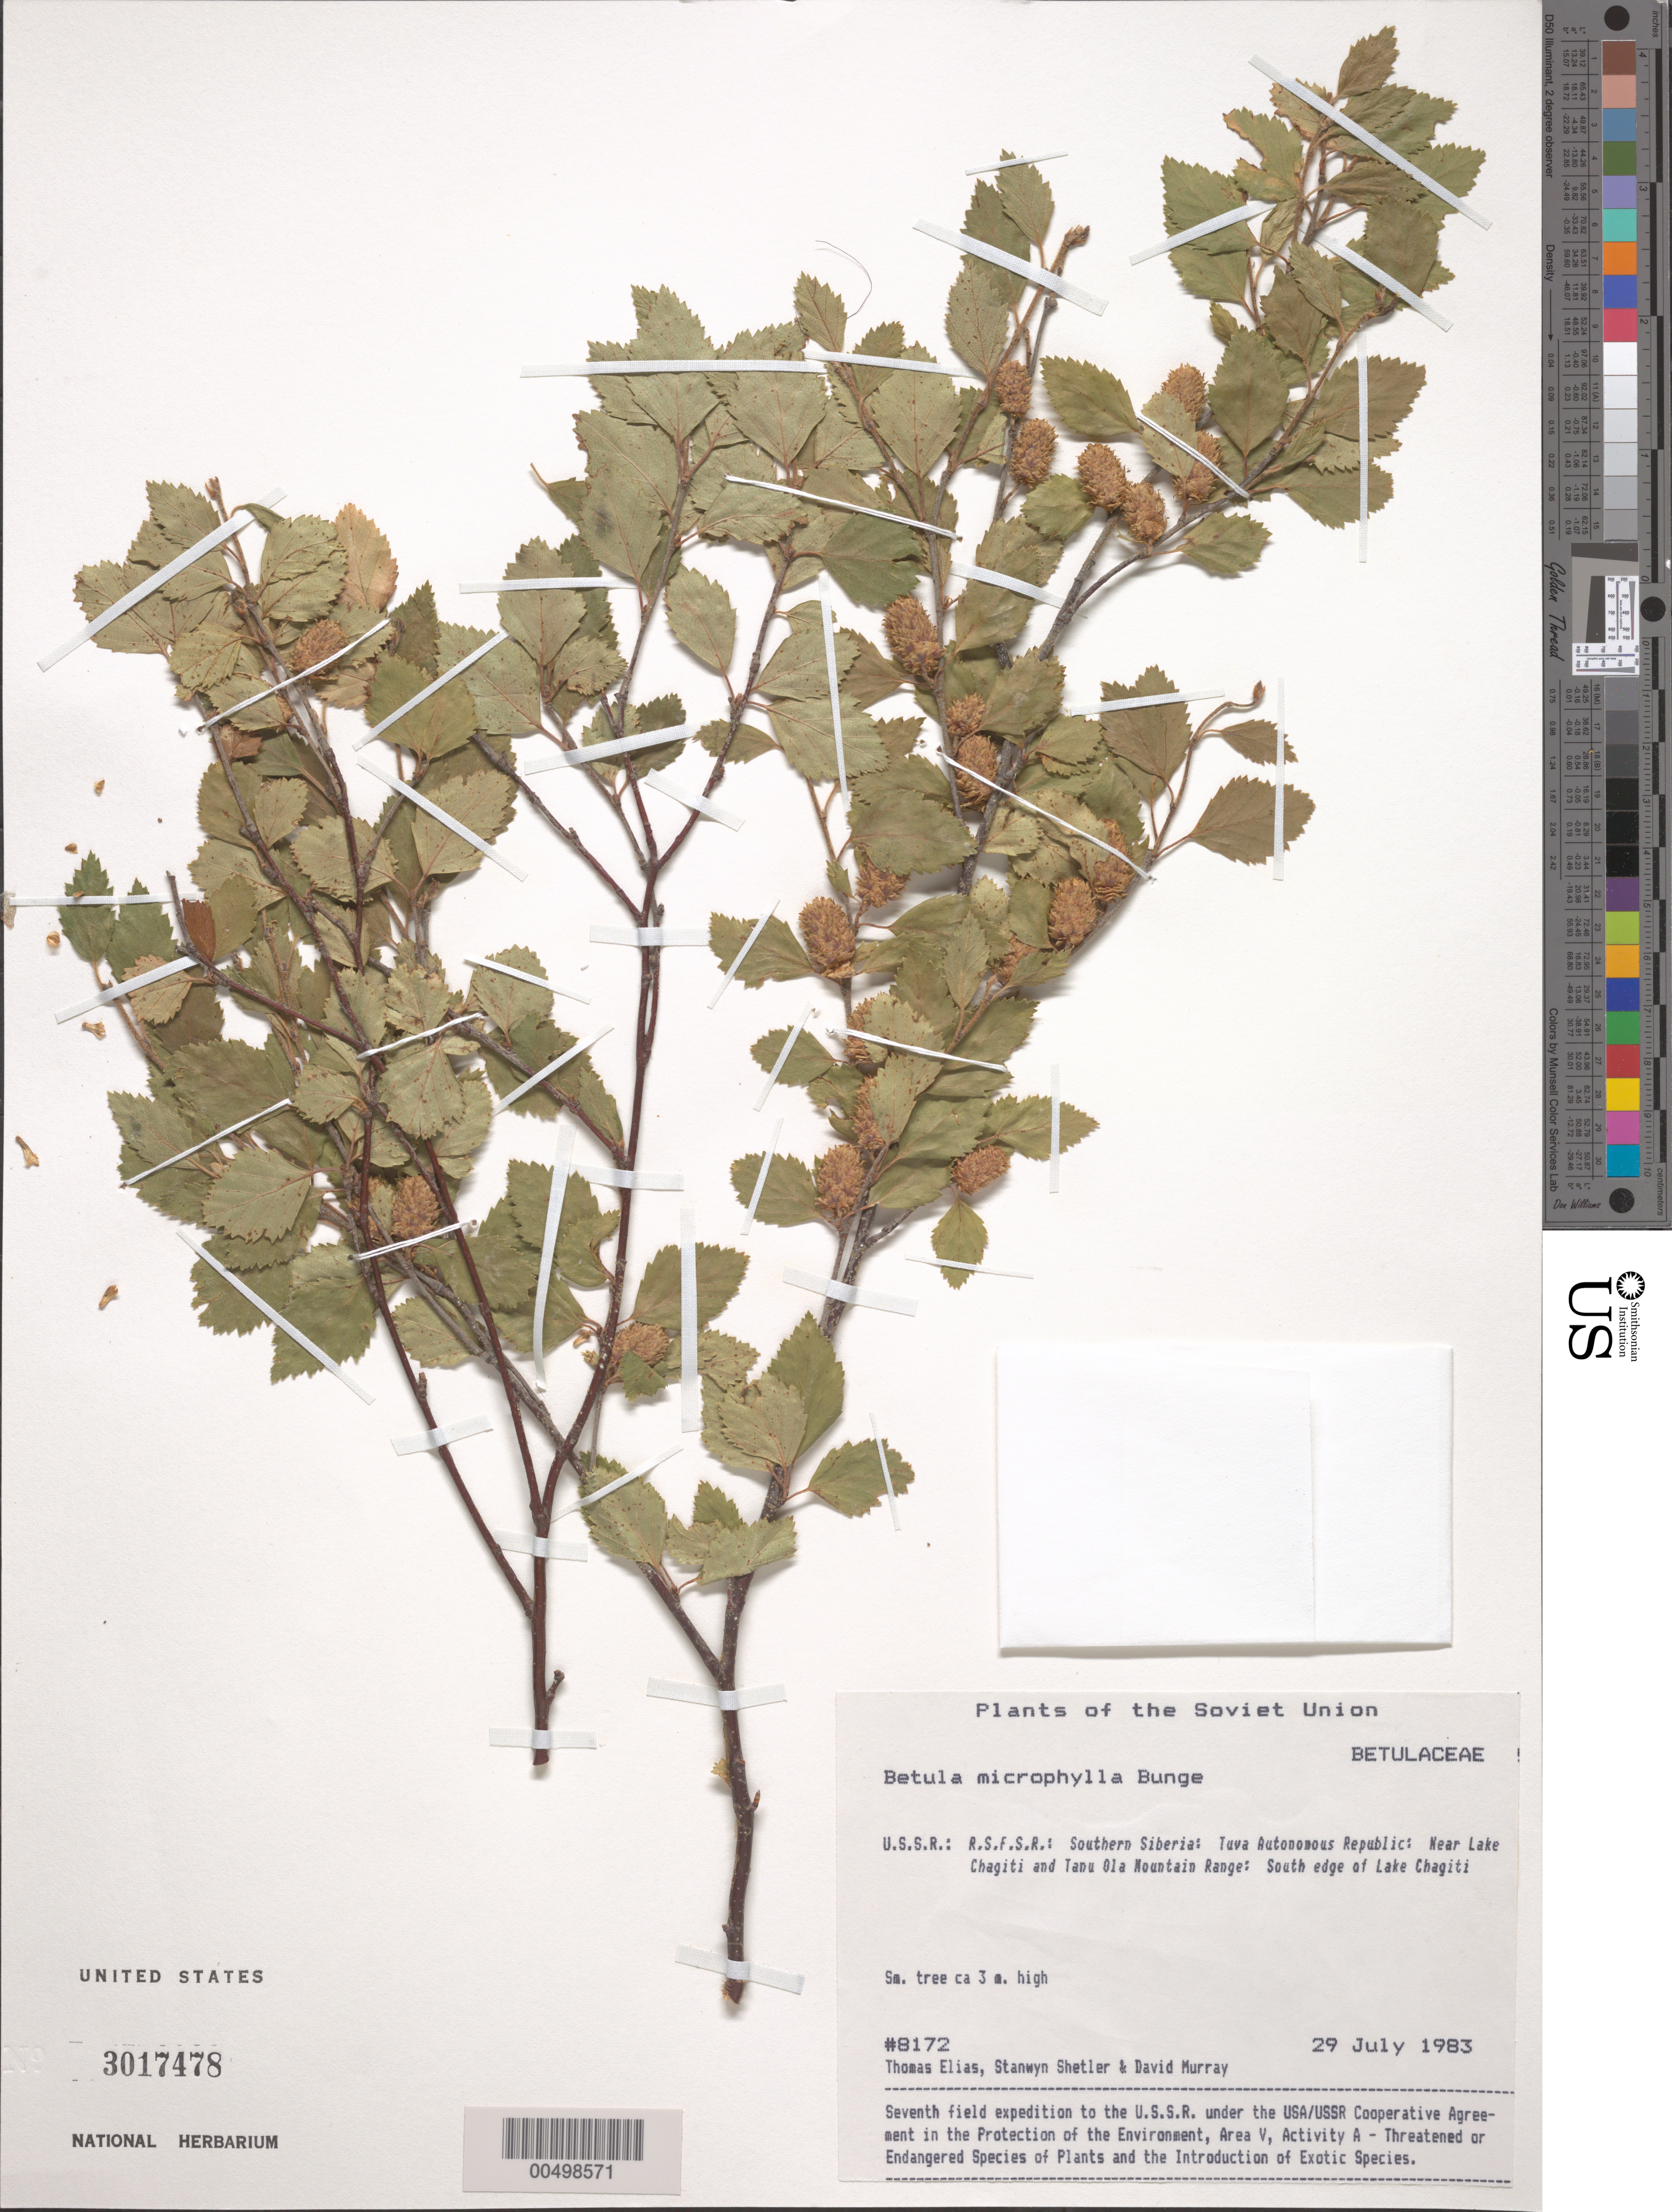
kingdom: Plantae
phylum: Tracheophyta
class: Magnoliopsida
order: Fagales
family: Betulaceae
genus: Betula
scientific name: Betula microphylla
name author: Bunge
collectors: T. Elias, S. Shetler & D. F. Murray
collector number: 8172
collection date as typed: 29 Jul 1983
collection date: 1983-07-29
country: Russian Federation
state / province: Tuva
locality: near Lake Chagitai and Tannu-Ola Mountain Range, S edge of Lake Chagitai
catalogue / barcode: US 3017478